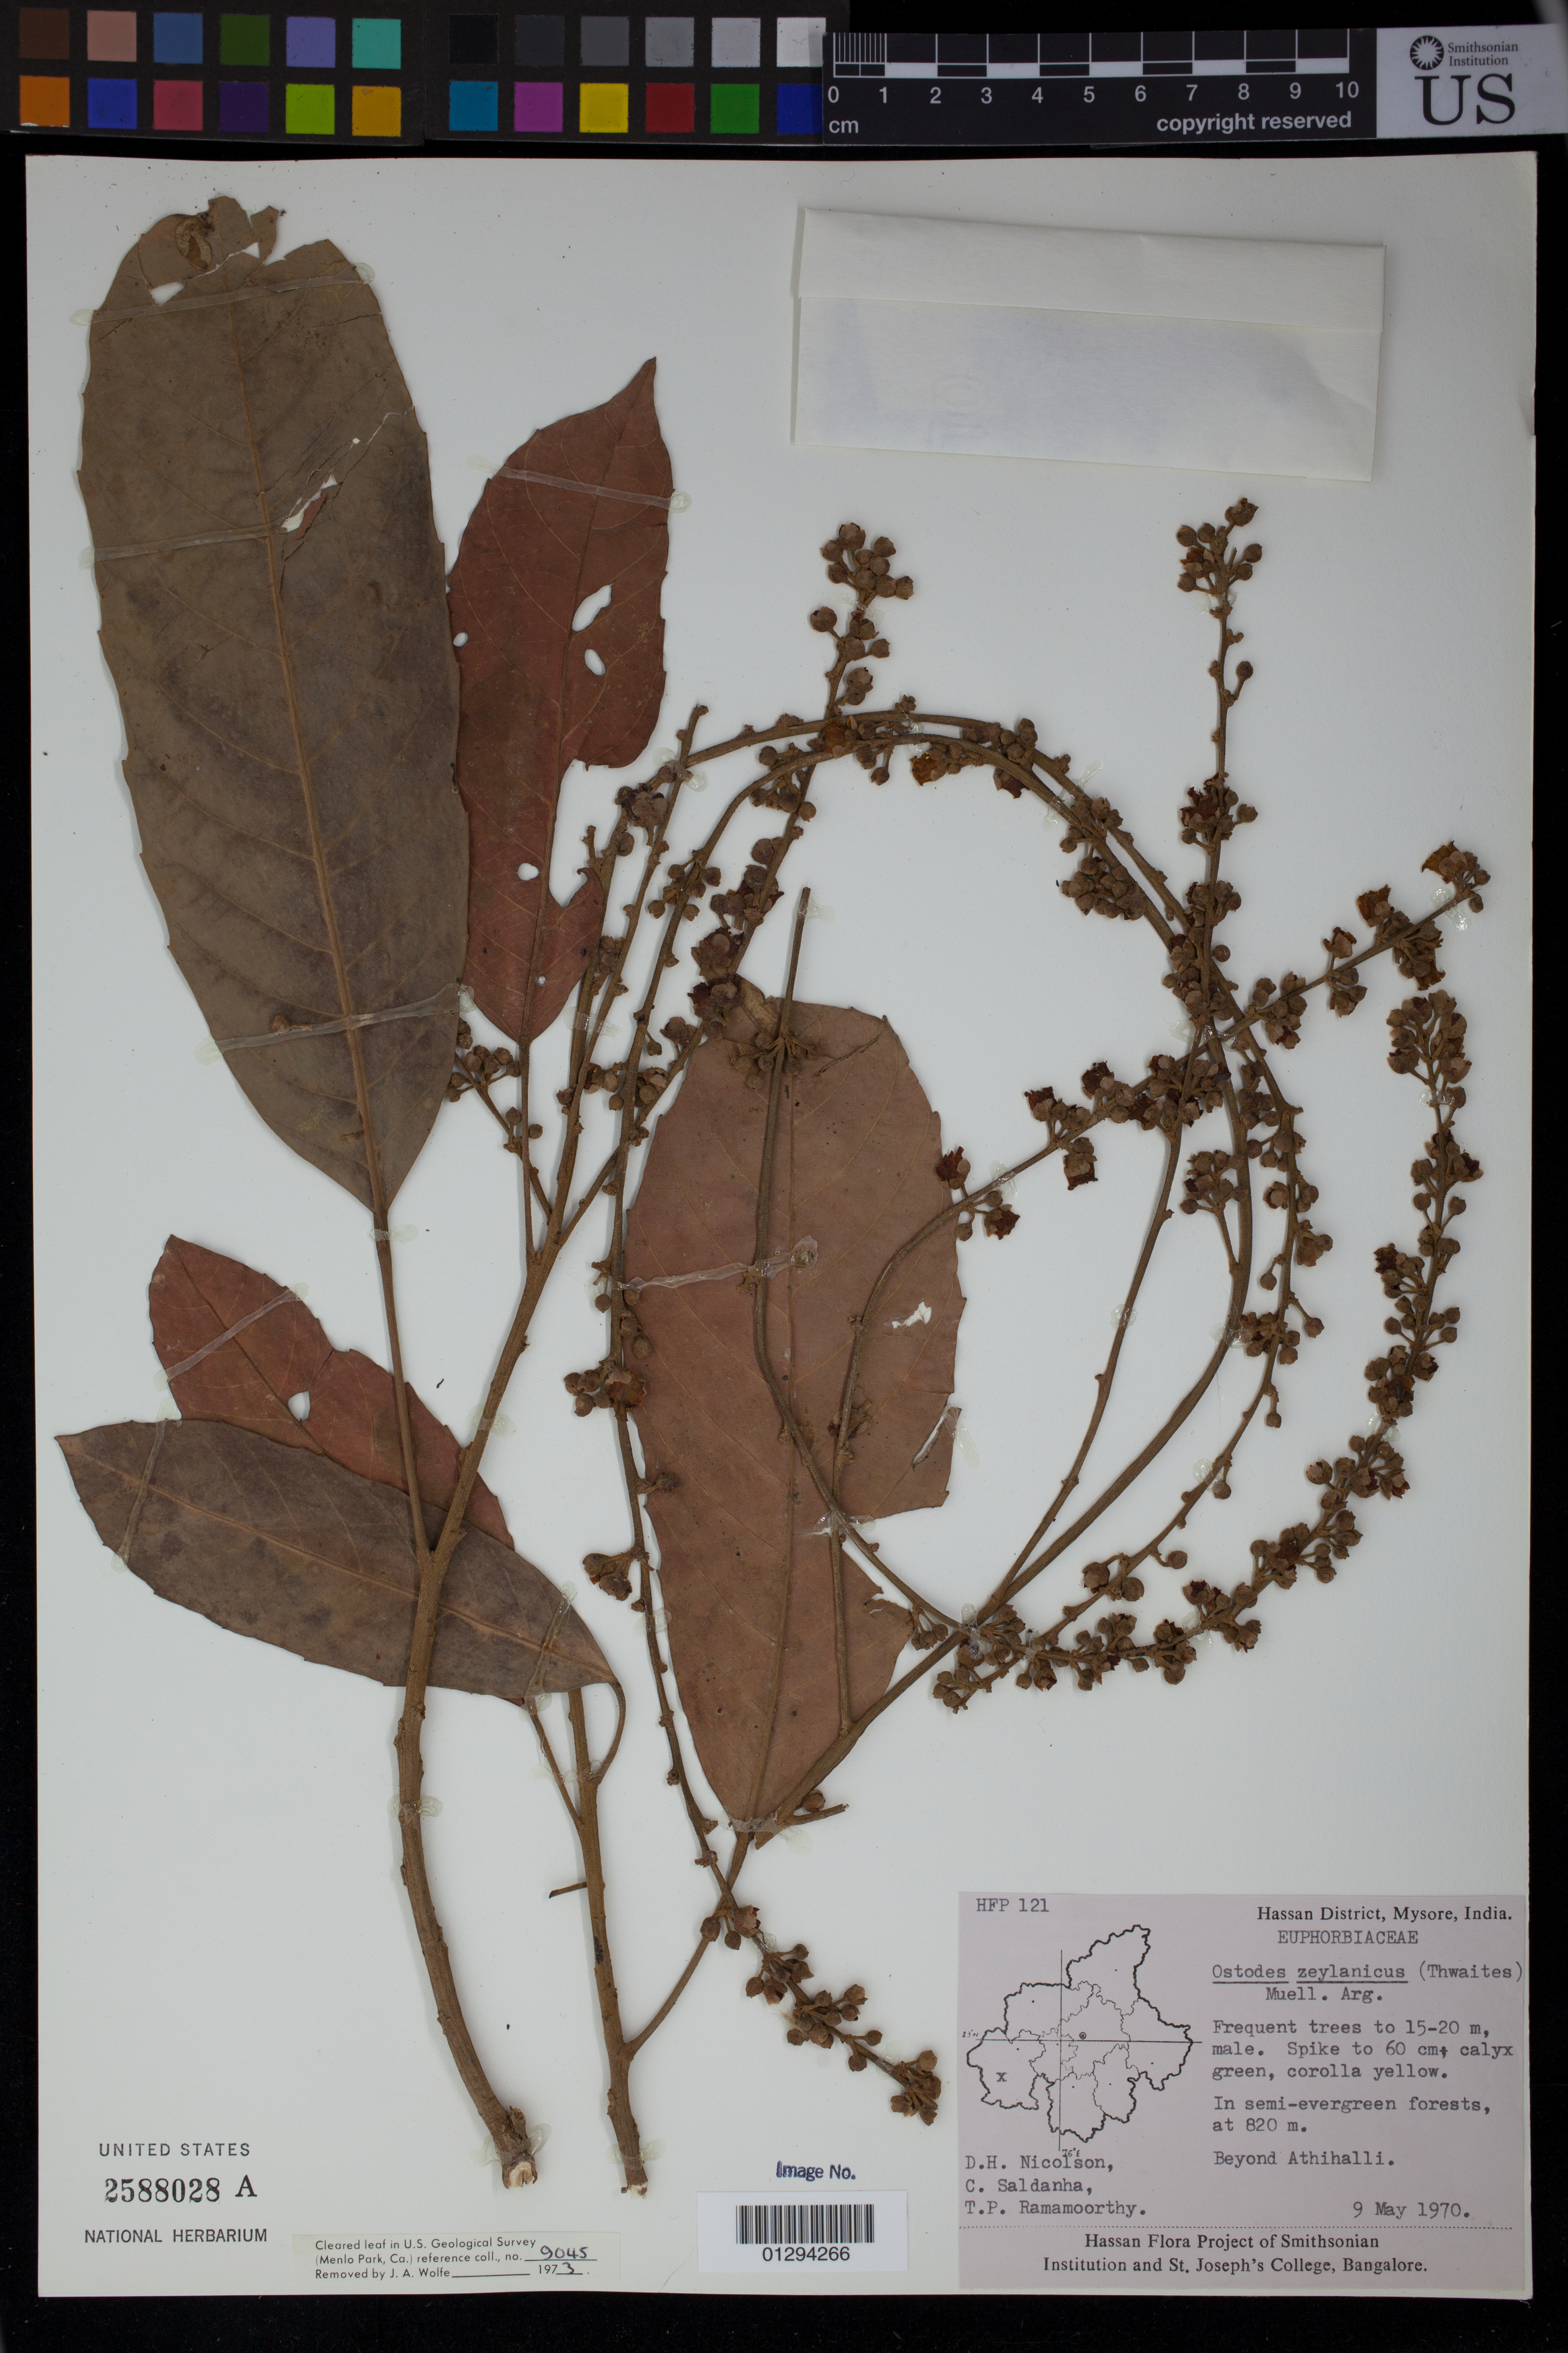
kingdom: Plantae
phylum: Tracheophyta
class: Magnoliopsida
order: Malpighiales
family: Euphorbiaceae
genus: Fahrenheitia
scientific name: Fahrenheitia zeylanica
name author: (Thwaites) Airy Shaw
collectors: D. H. Nicolson, C. Saldanha & T. P. Ramamoorthy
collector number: HFP 121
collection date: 1970-05-09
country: India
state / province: Karnataka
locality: Hassan District, Mysore. Beyond Athihalli.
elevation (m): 820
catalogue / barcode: US 2588028A